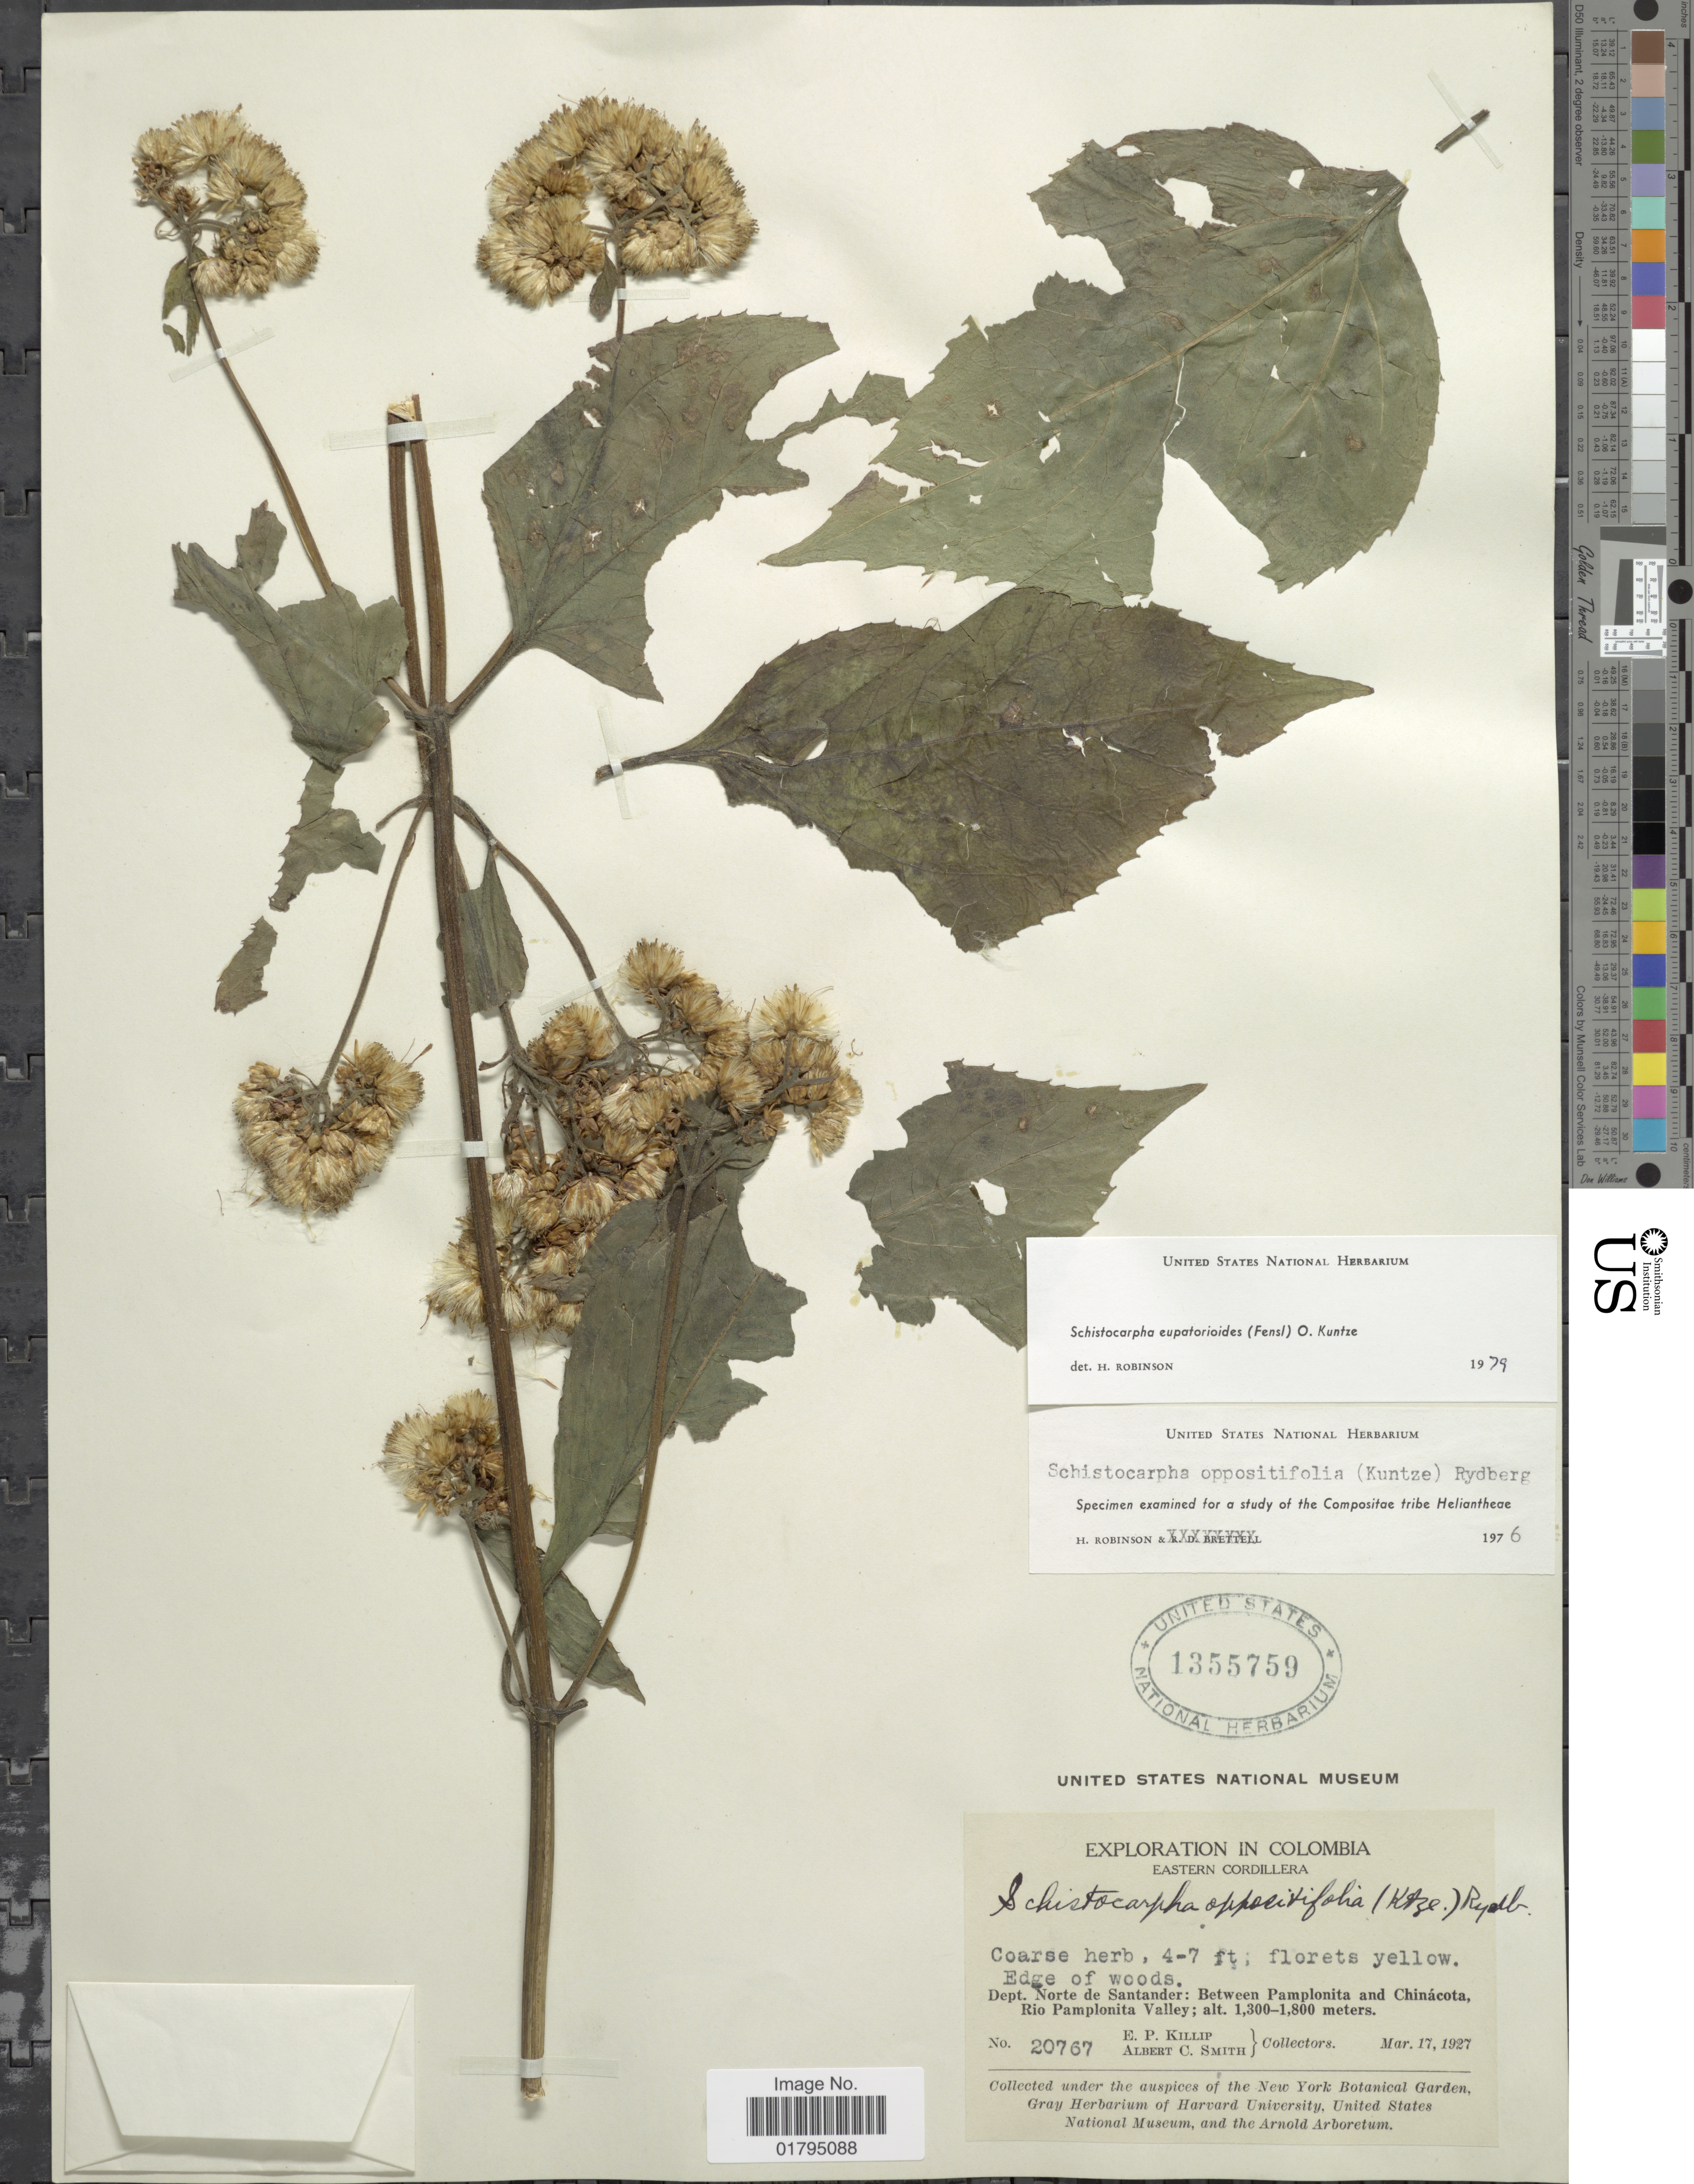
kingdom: Plantae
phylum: Tracheophyta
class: Magnoliopsida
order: Asterales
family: Asteraceae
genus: Schistocarpha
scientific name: Schistocarpha eupatorioides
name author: (Fenzl) Kuntze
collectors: E. P. Killip & A. C. Smith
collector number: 20767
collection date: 1927-03-17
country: Colombia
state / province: Norte de Santander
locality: Dept. Norte de Santander: Between Pamplonita and Chinacota, Rio Pamplonita valley.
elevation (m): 1300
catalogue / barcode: US 1355759